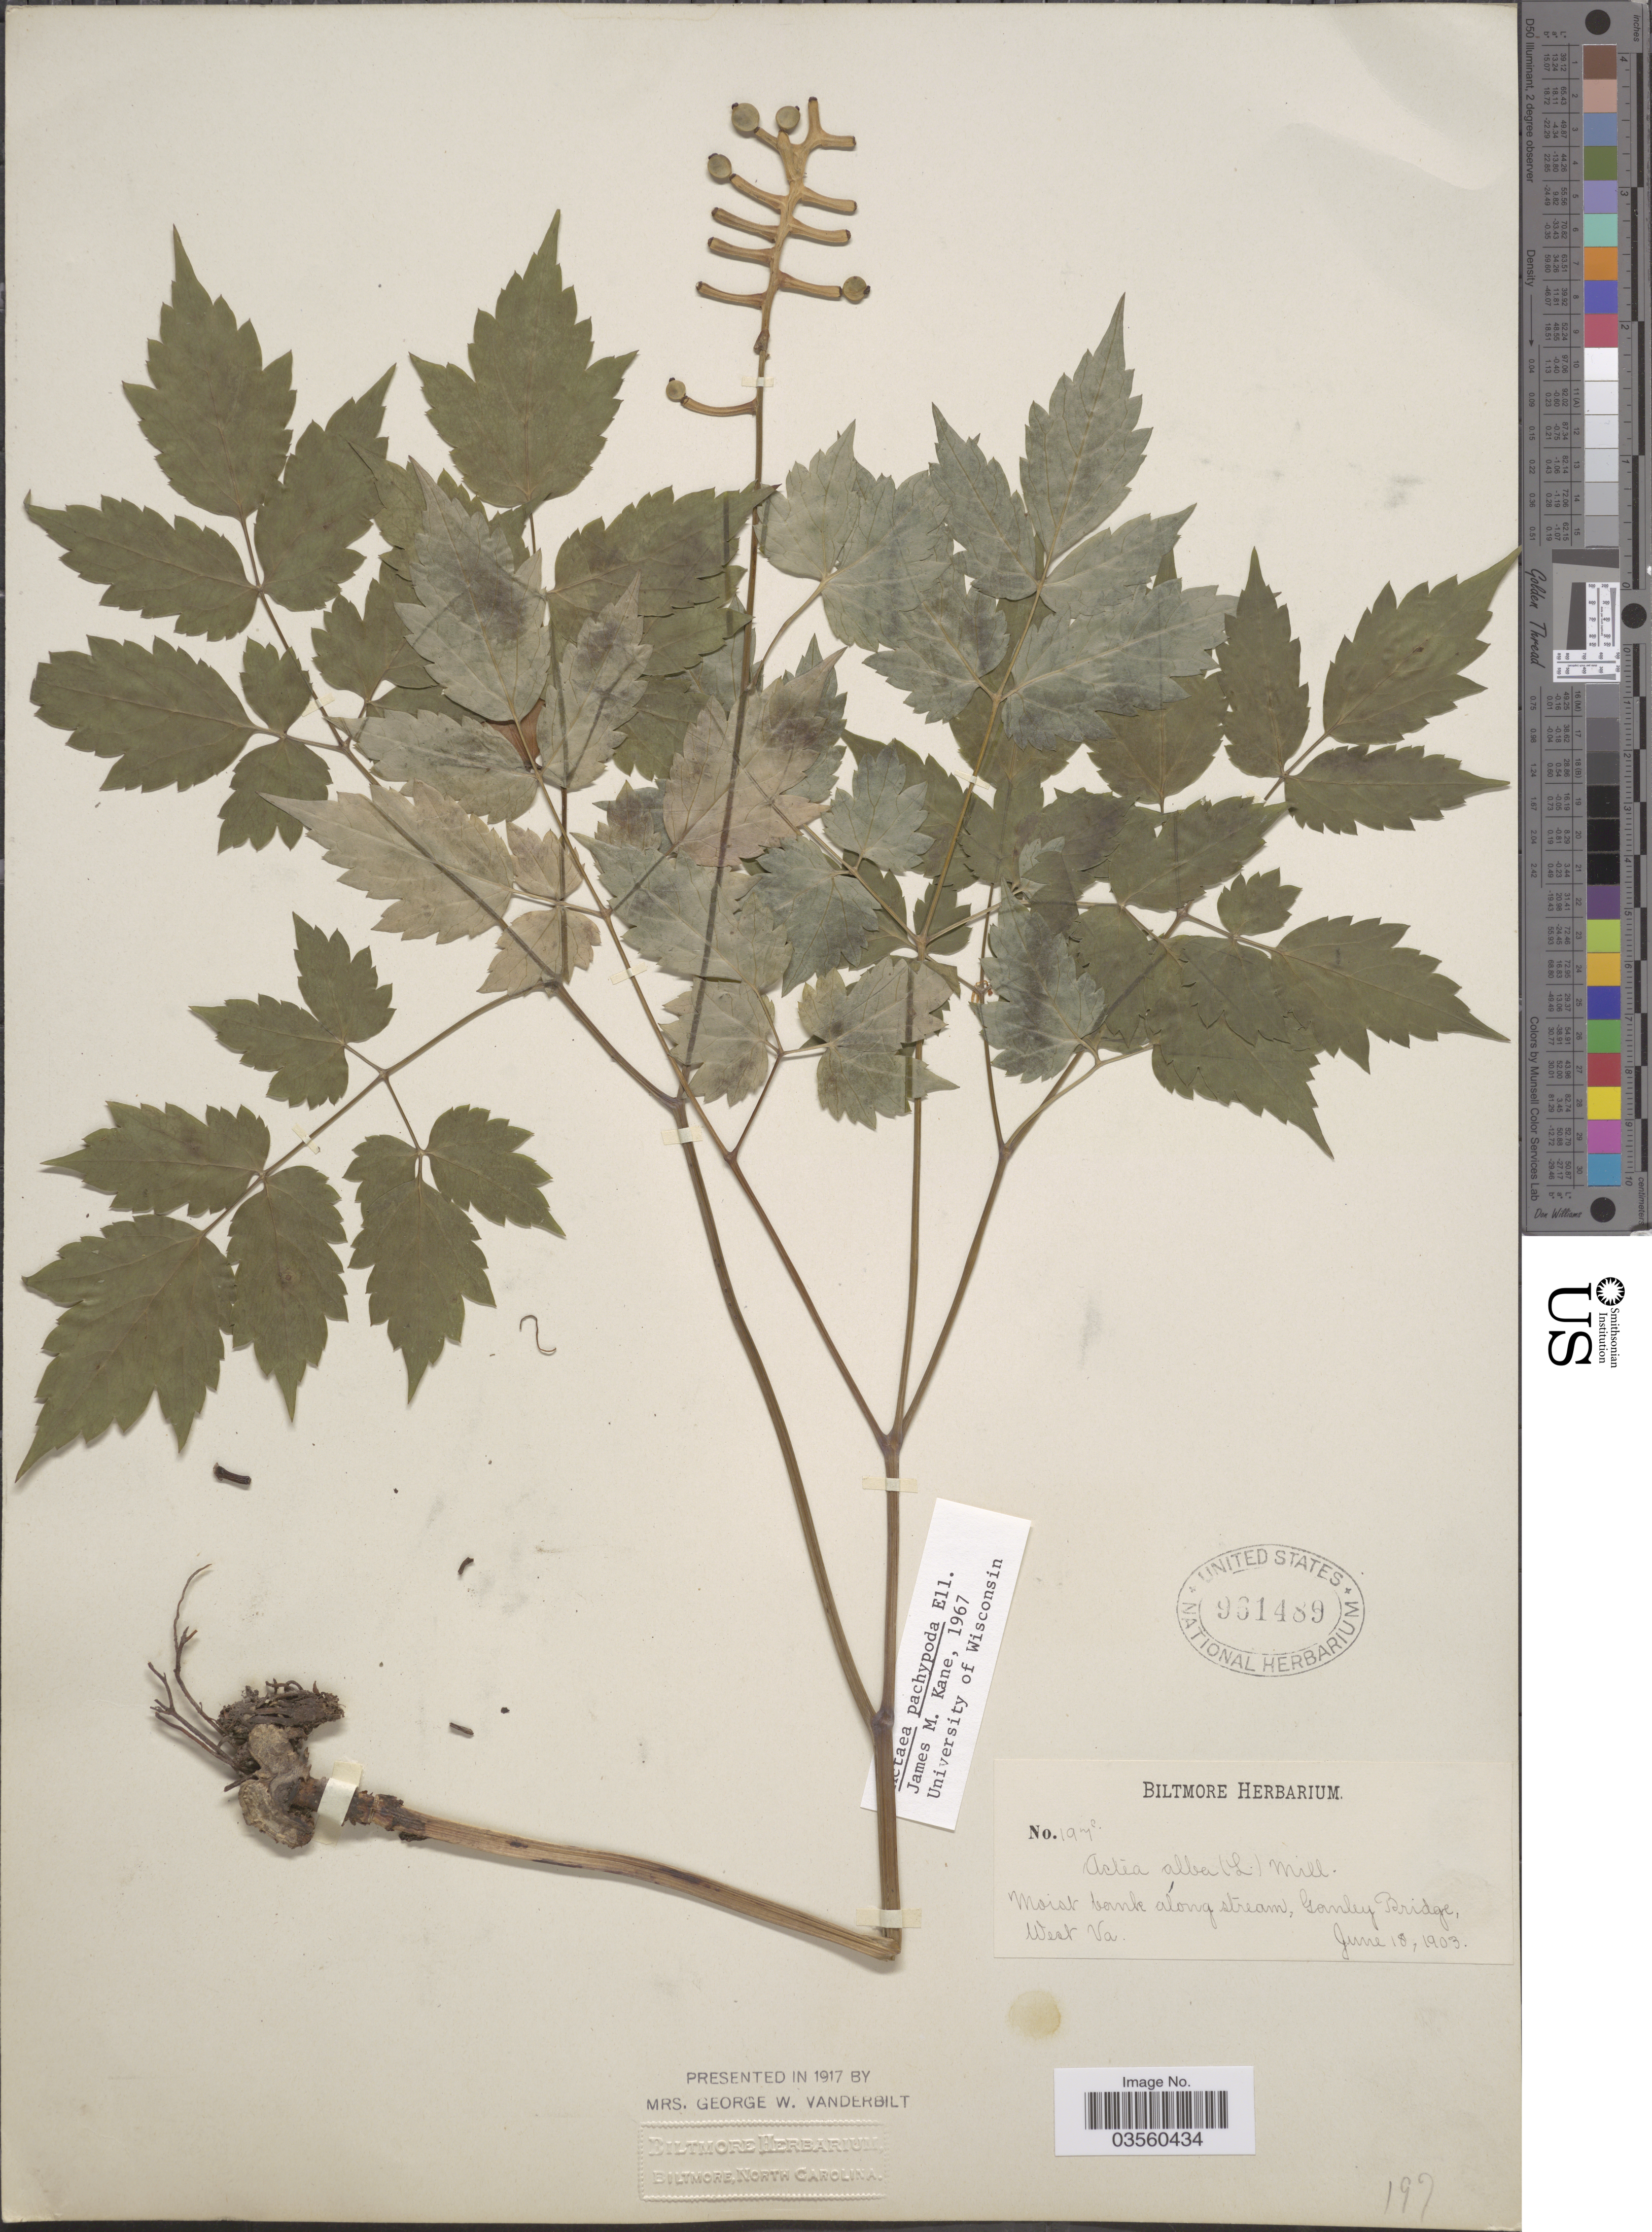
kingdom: Plantae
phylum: Tracheophyta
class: Magnoliopsida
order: Ranunculales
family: Ranunculaceae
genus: Actaea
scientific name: Actaea pachypoda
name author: Elliott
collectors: ex herb. Biltmore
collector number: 197e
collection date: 1903-06-18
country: United States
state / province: West Virginia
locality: Moist bank along stream. Ganley Bridge.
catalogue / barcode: US 961489